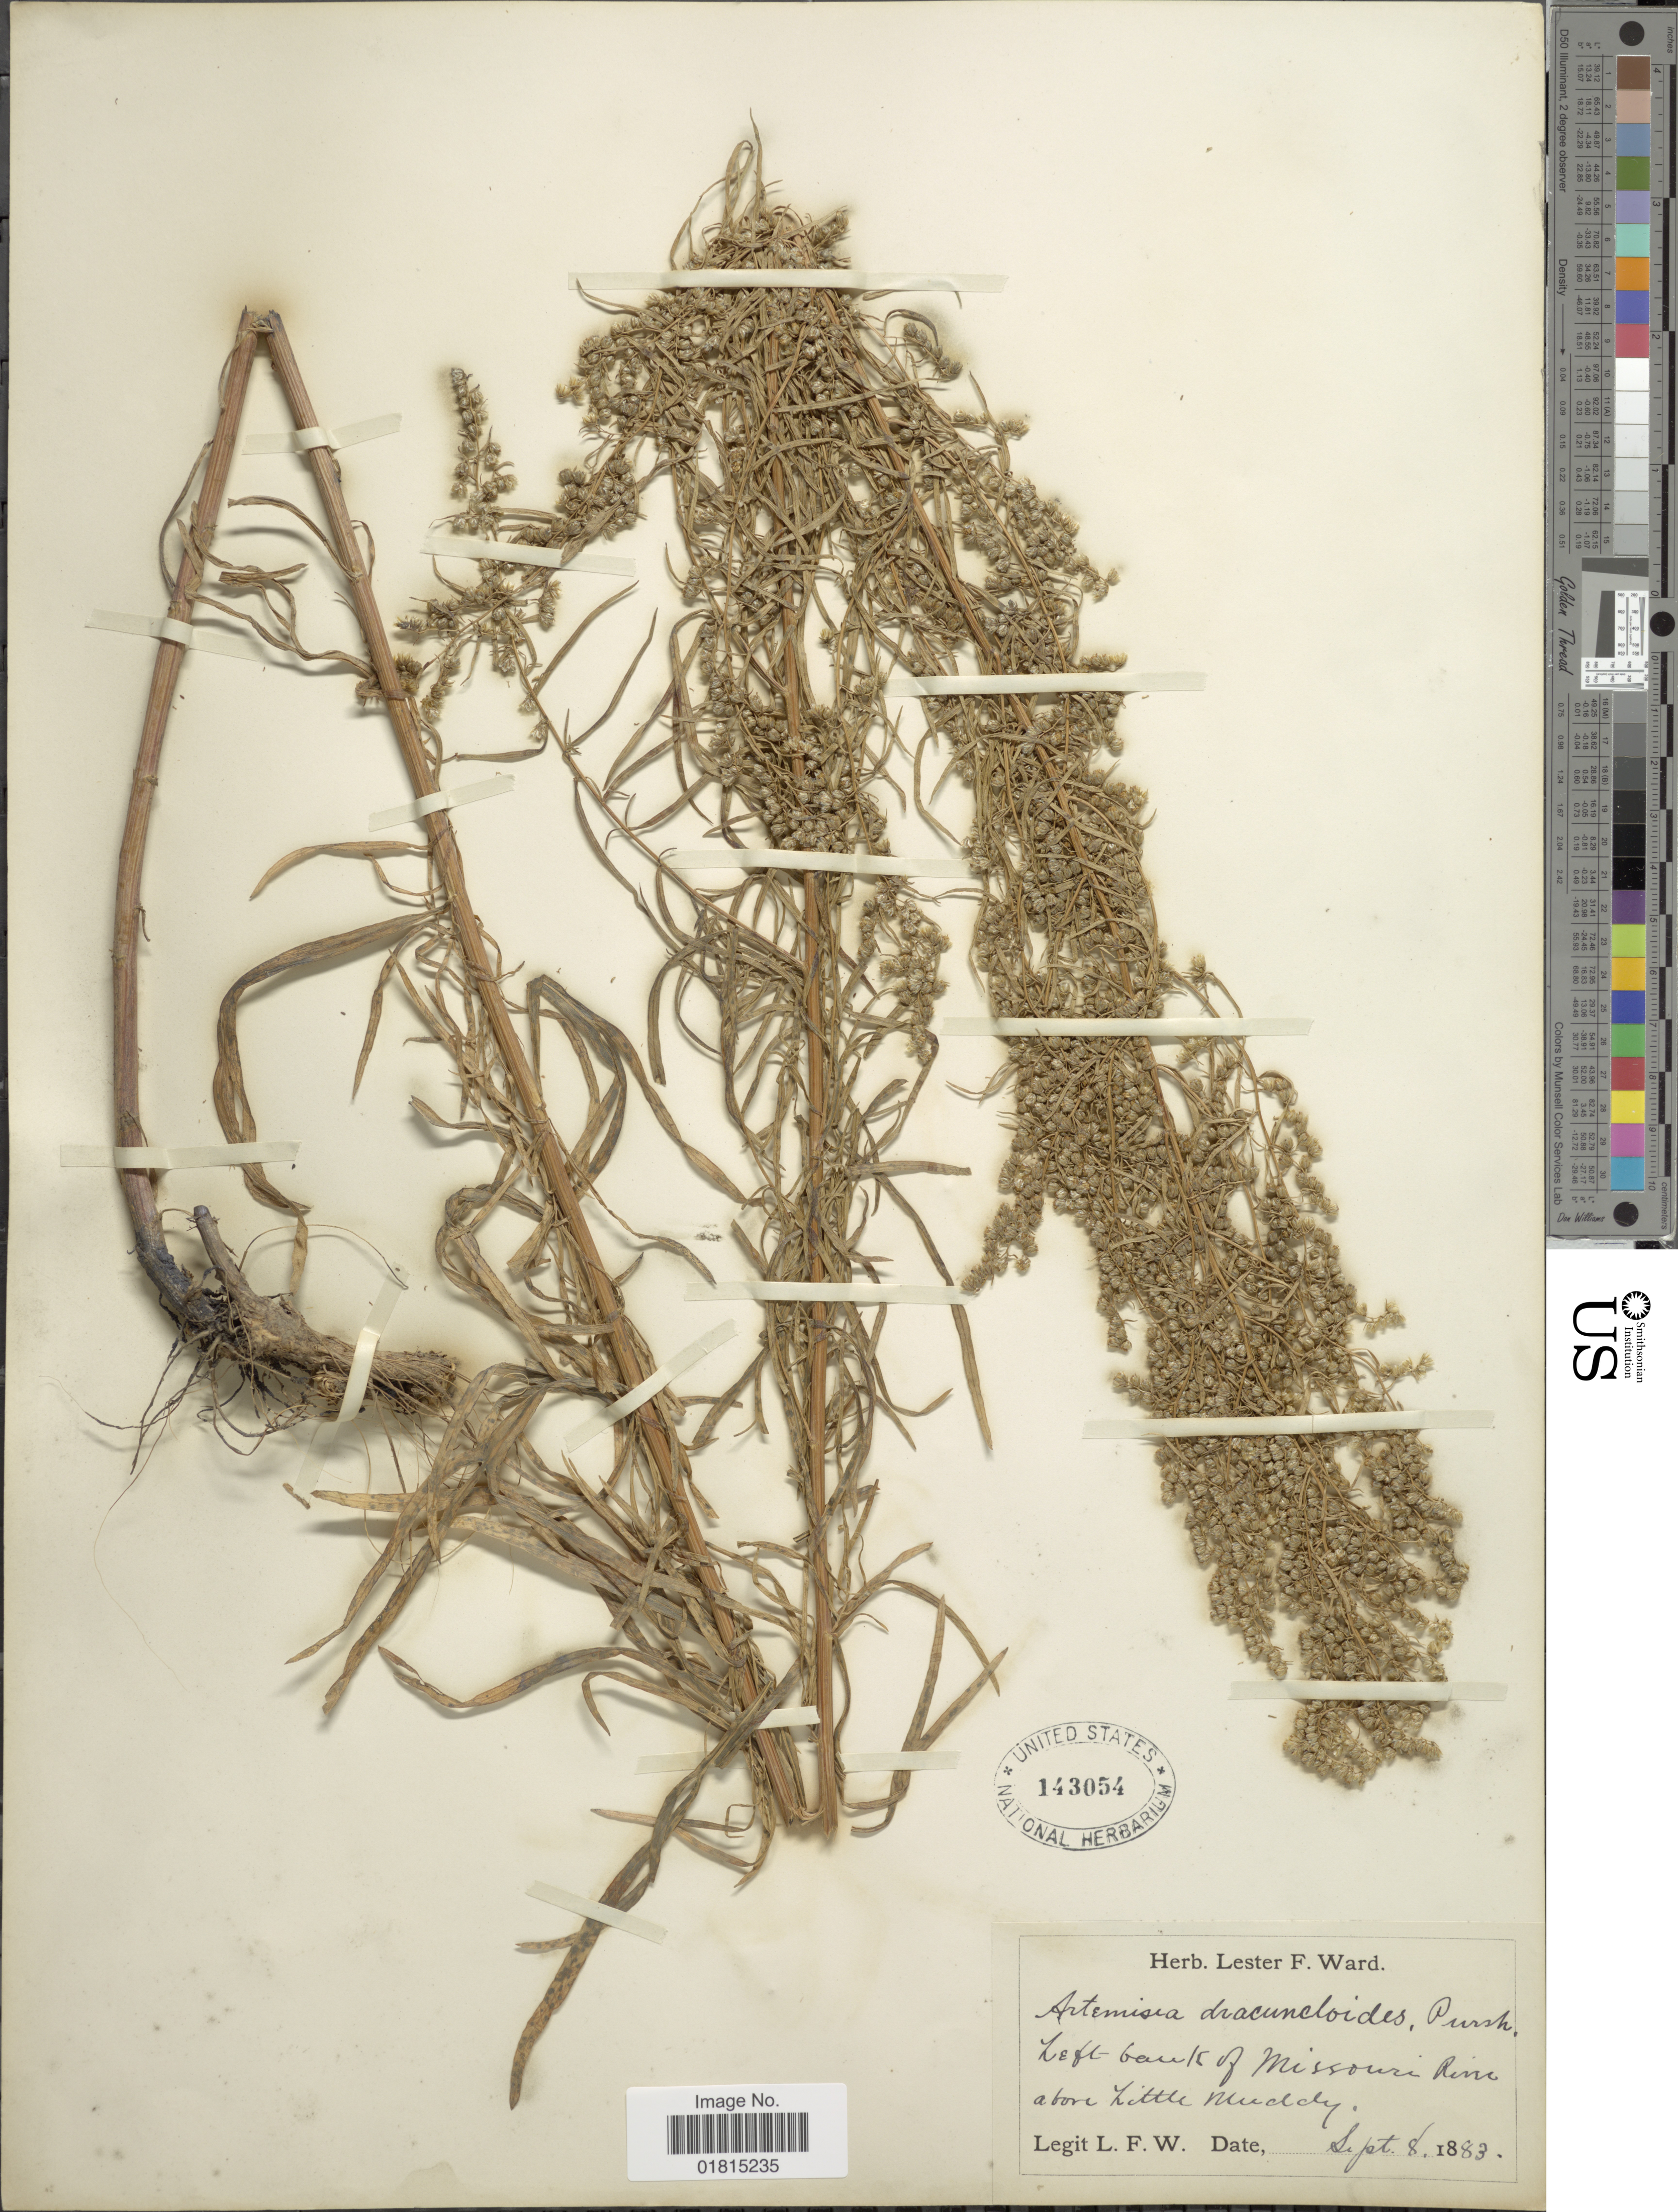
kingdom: Plantae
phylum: Tracheophyta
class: Magnoliopsida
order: Asterales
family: Asteraceae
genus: Artemisia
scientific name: Artemisia dracunculoides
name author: Pursh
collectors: L. F. Ward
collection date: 1883-09-08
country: United States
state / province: Missouri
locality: Left bank of Missouri River above Little Muddy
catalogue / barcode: US 143054